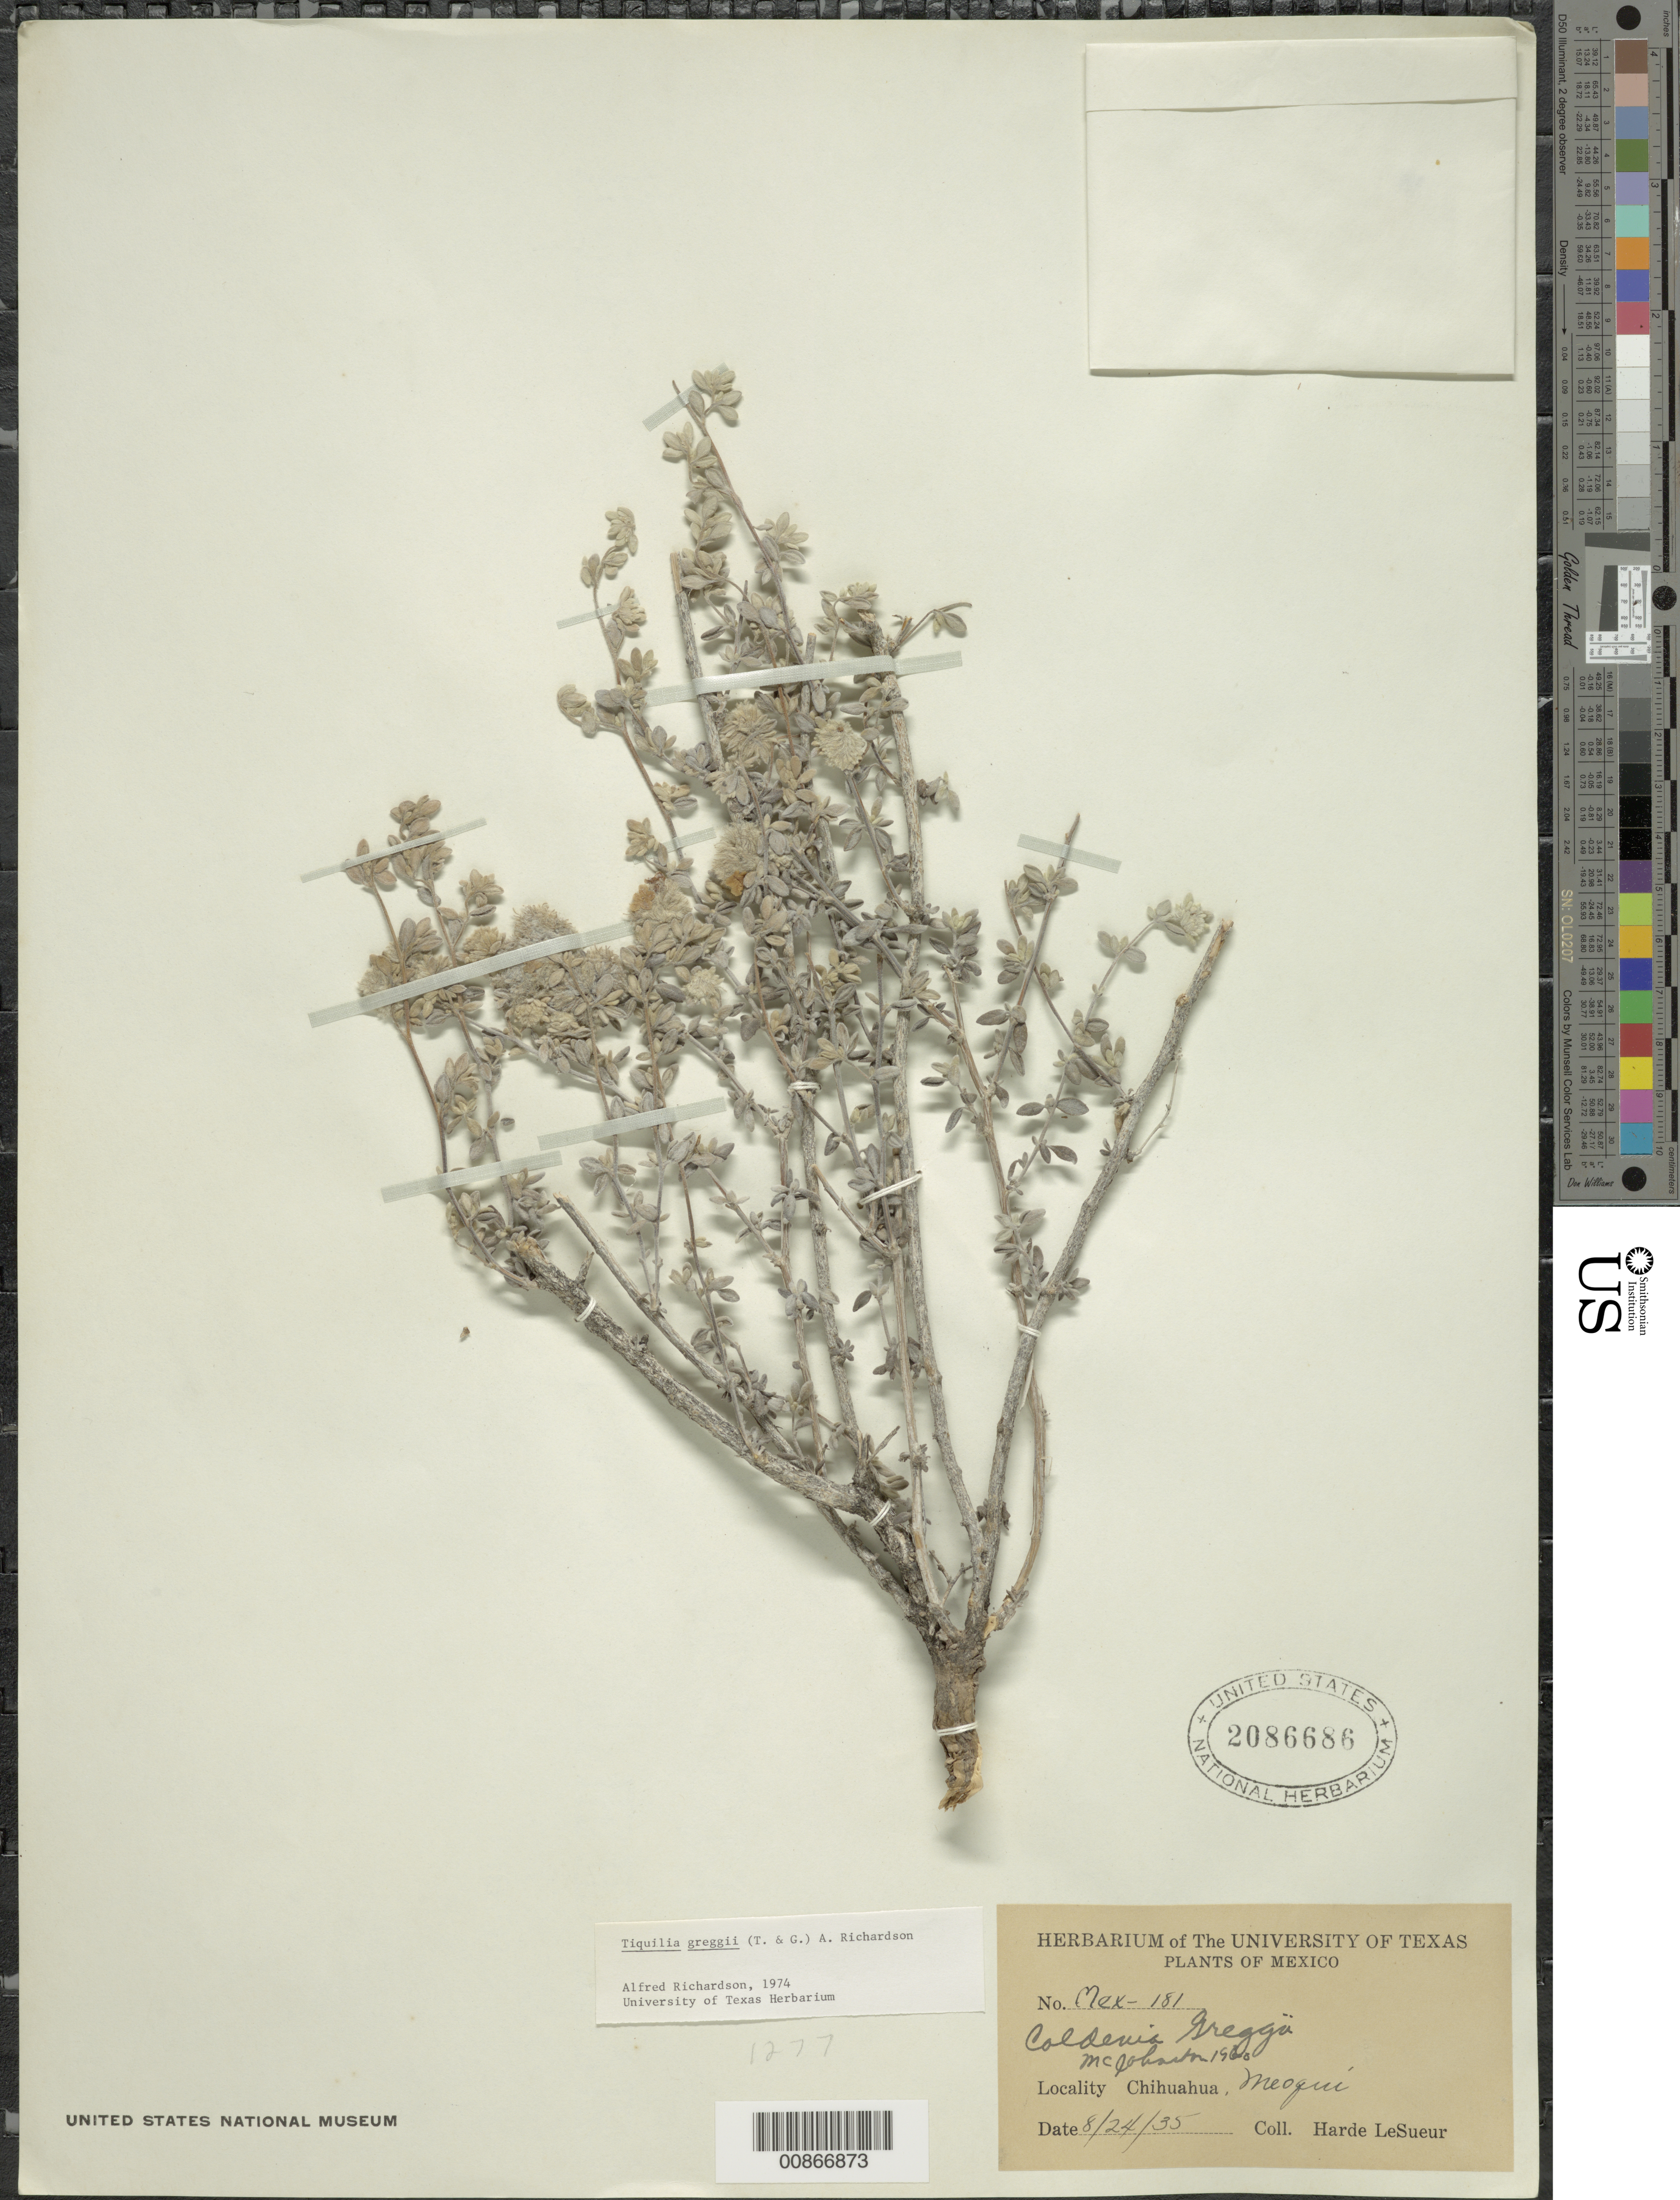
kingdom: Plantae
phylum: Tracheophyta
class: Magnoliopsida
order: Boraginales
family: Ehretiaceae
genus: Tiquilia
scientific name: Tiquilia greggii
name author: (Torr.) A.T. Richardson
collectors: D. H. LeSueur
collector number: Mex - 181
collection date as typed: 24 Aug 1935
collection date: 1935-08-24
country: Mexico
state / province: Chihuahua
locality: Meoqui, Chihuahua.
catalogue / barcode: US 2086686